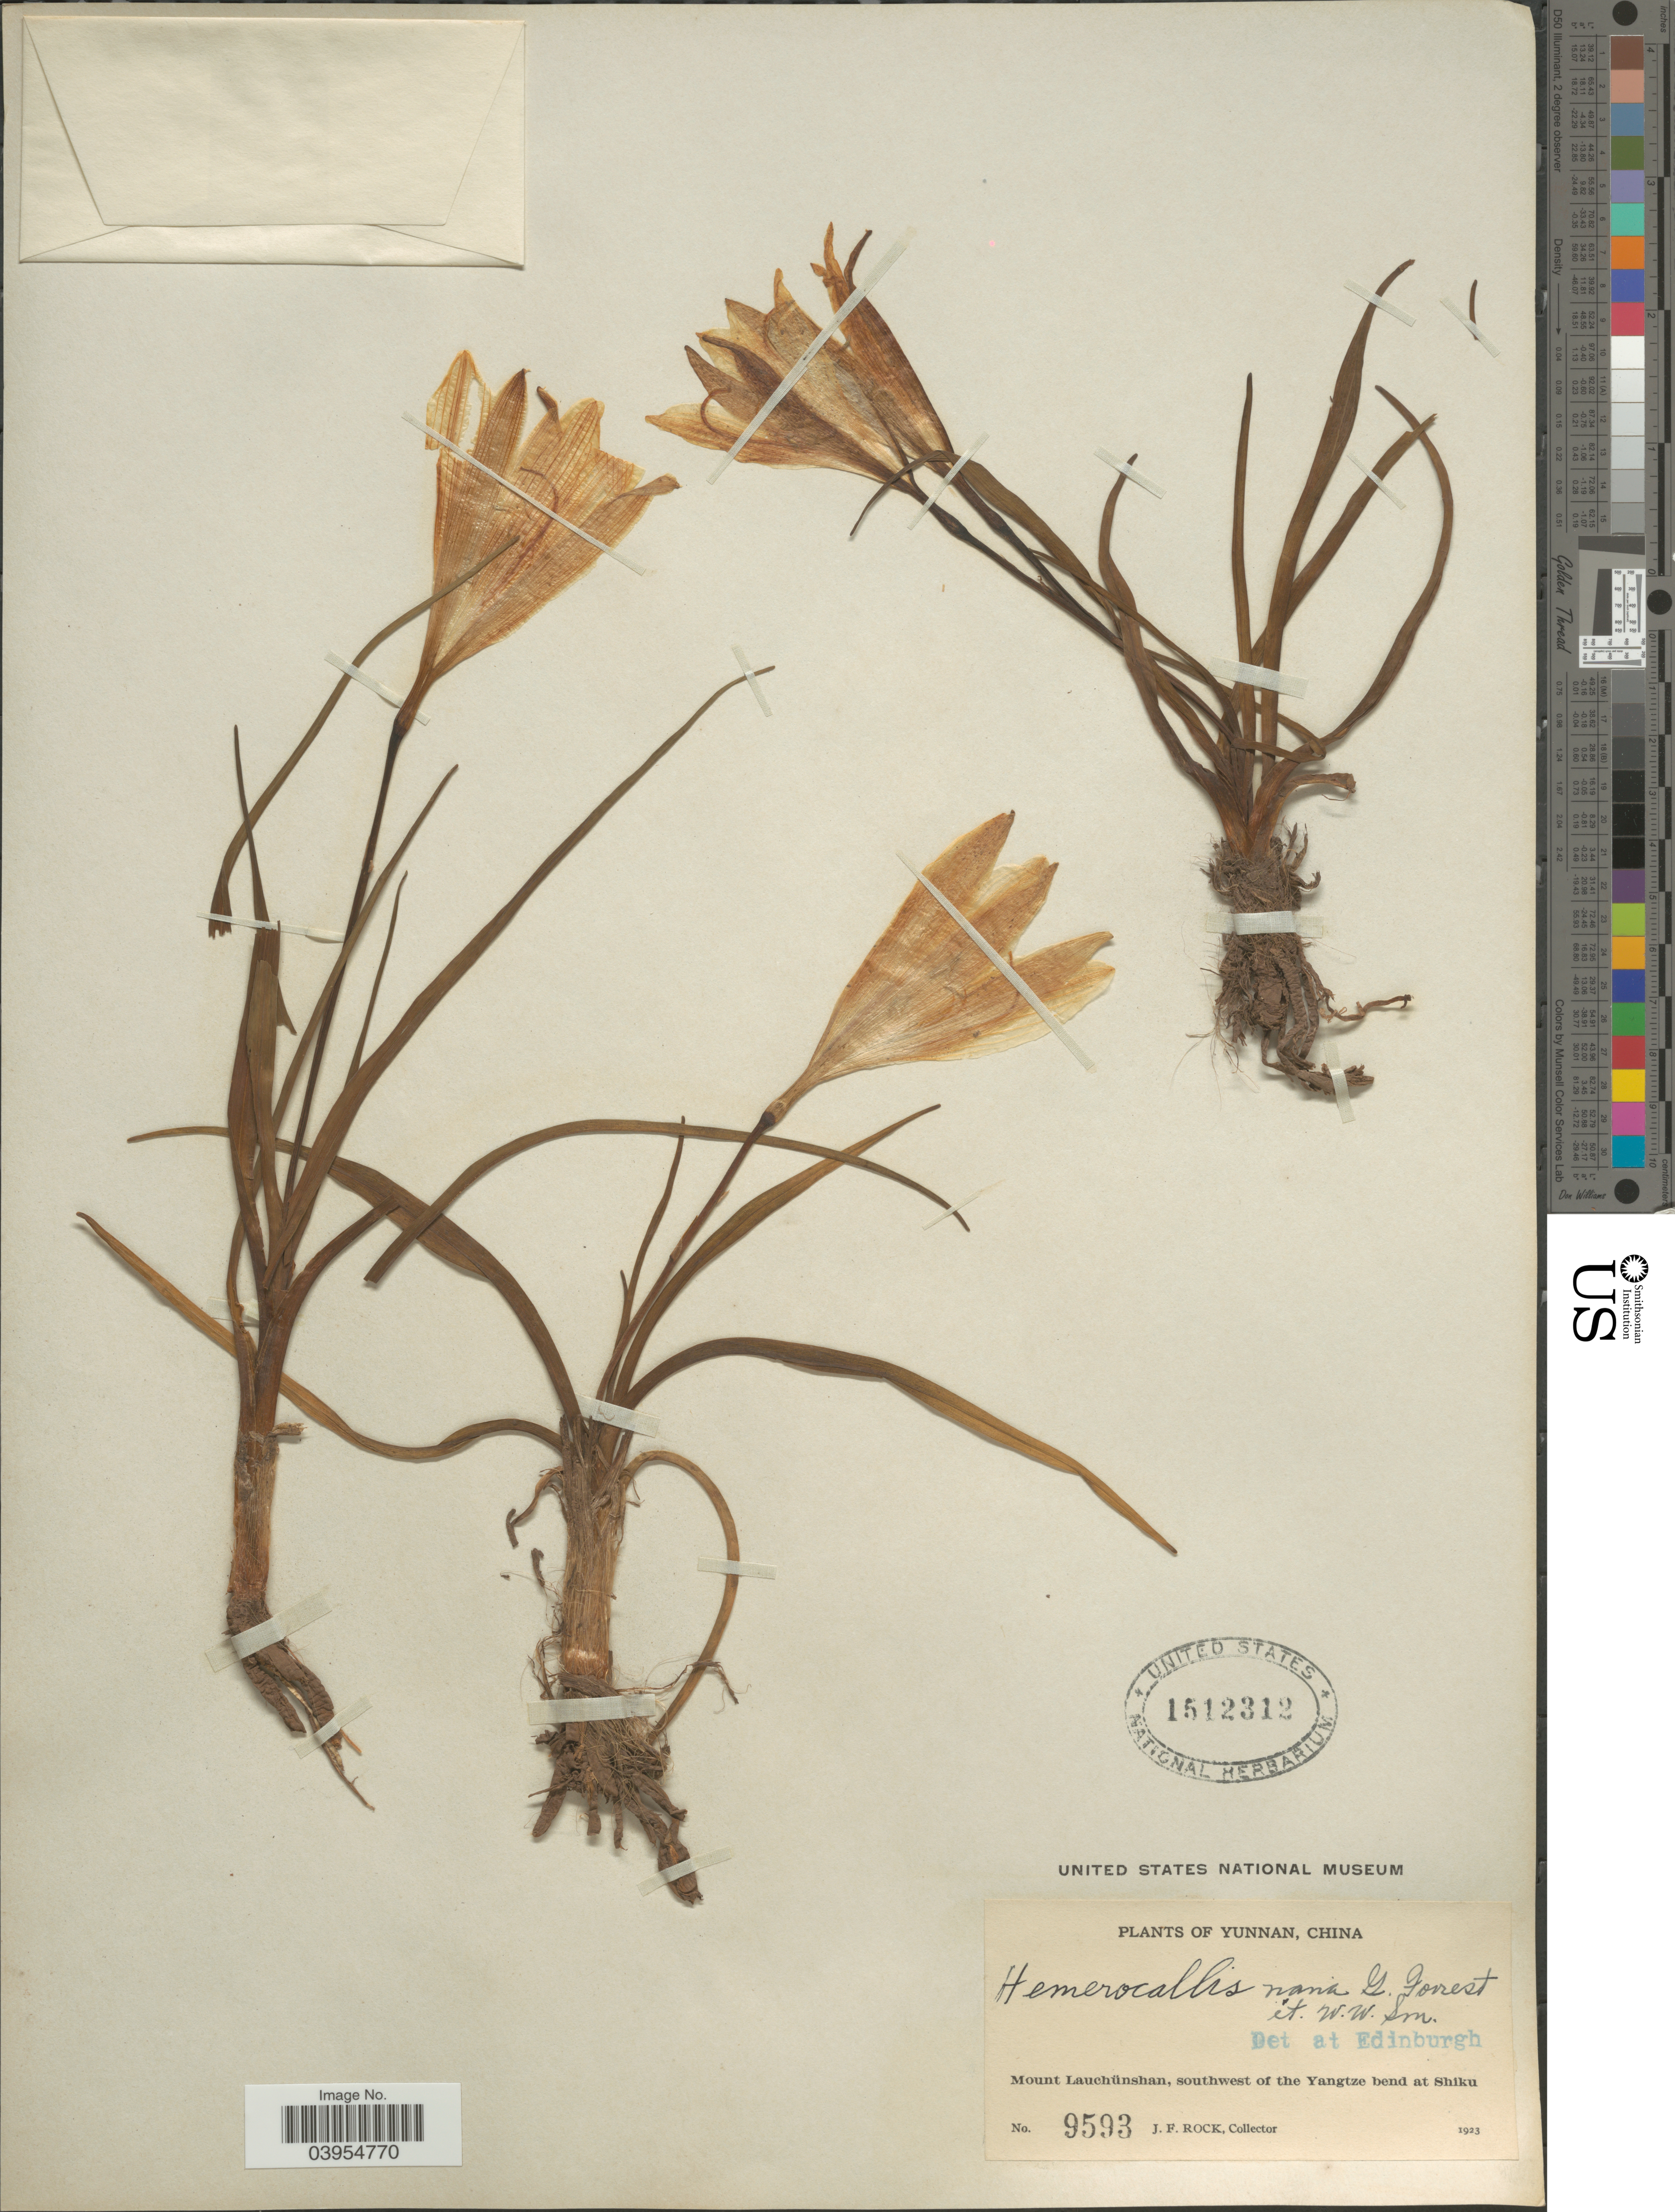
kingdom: Plantae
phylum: Tracheophyta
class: Liliopsida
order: Asparagales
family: Asphodelaceae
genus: Hemerocallis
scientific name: Hemerocallis nana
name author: W.W. Sm. & Forrest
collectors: J. Rock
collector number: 9593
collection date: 1923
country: China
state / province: Yunnan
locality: Mount Lauchünshan, southwest of the Yangtze bend at Shiku.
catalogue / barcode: US 1512312